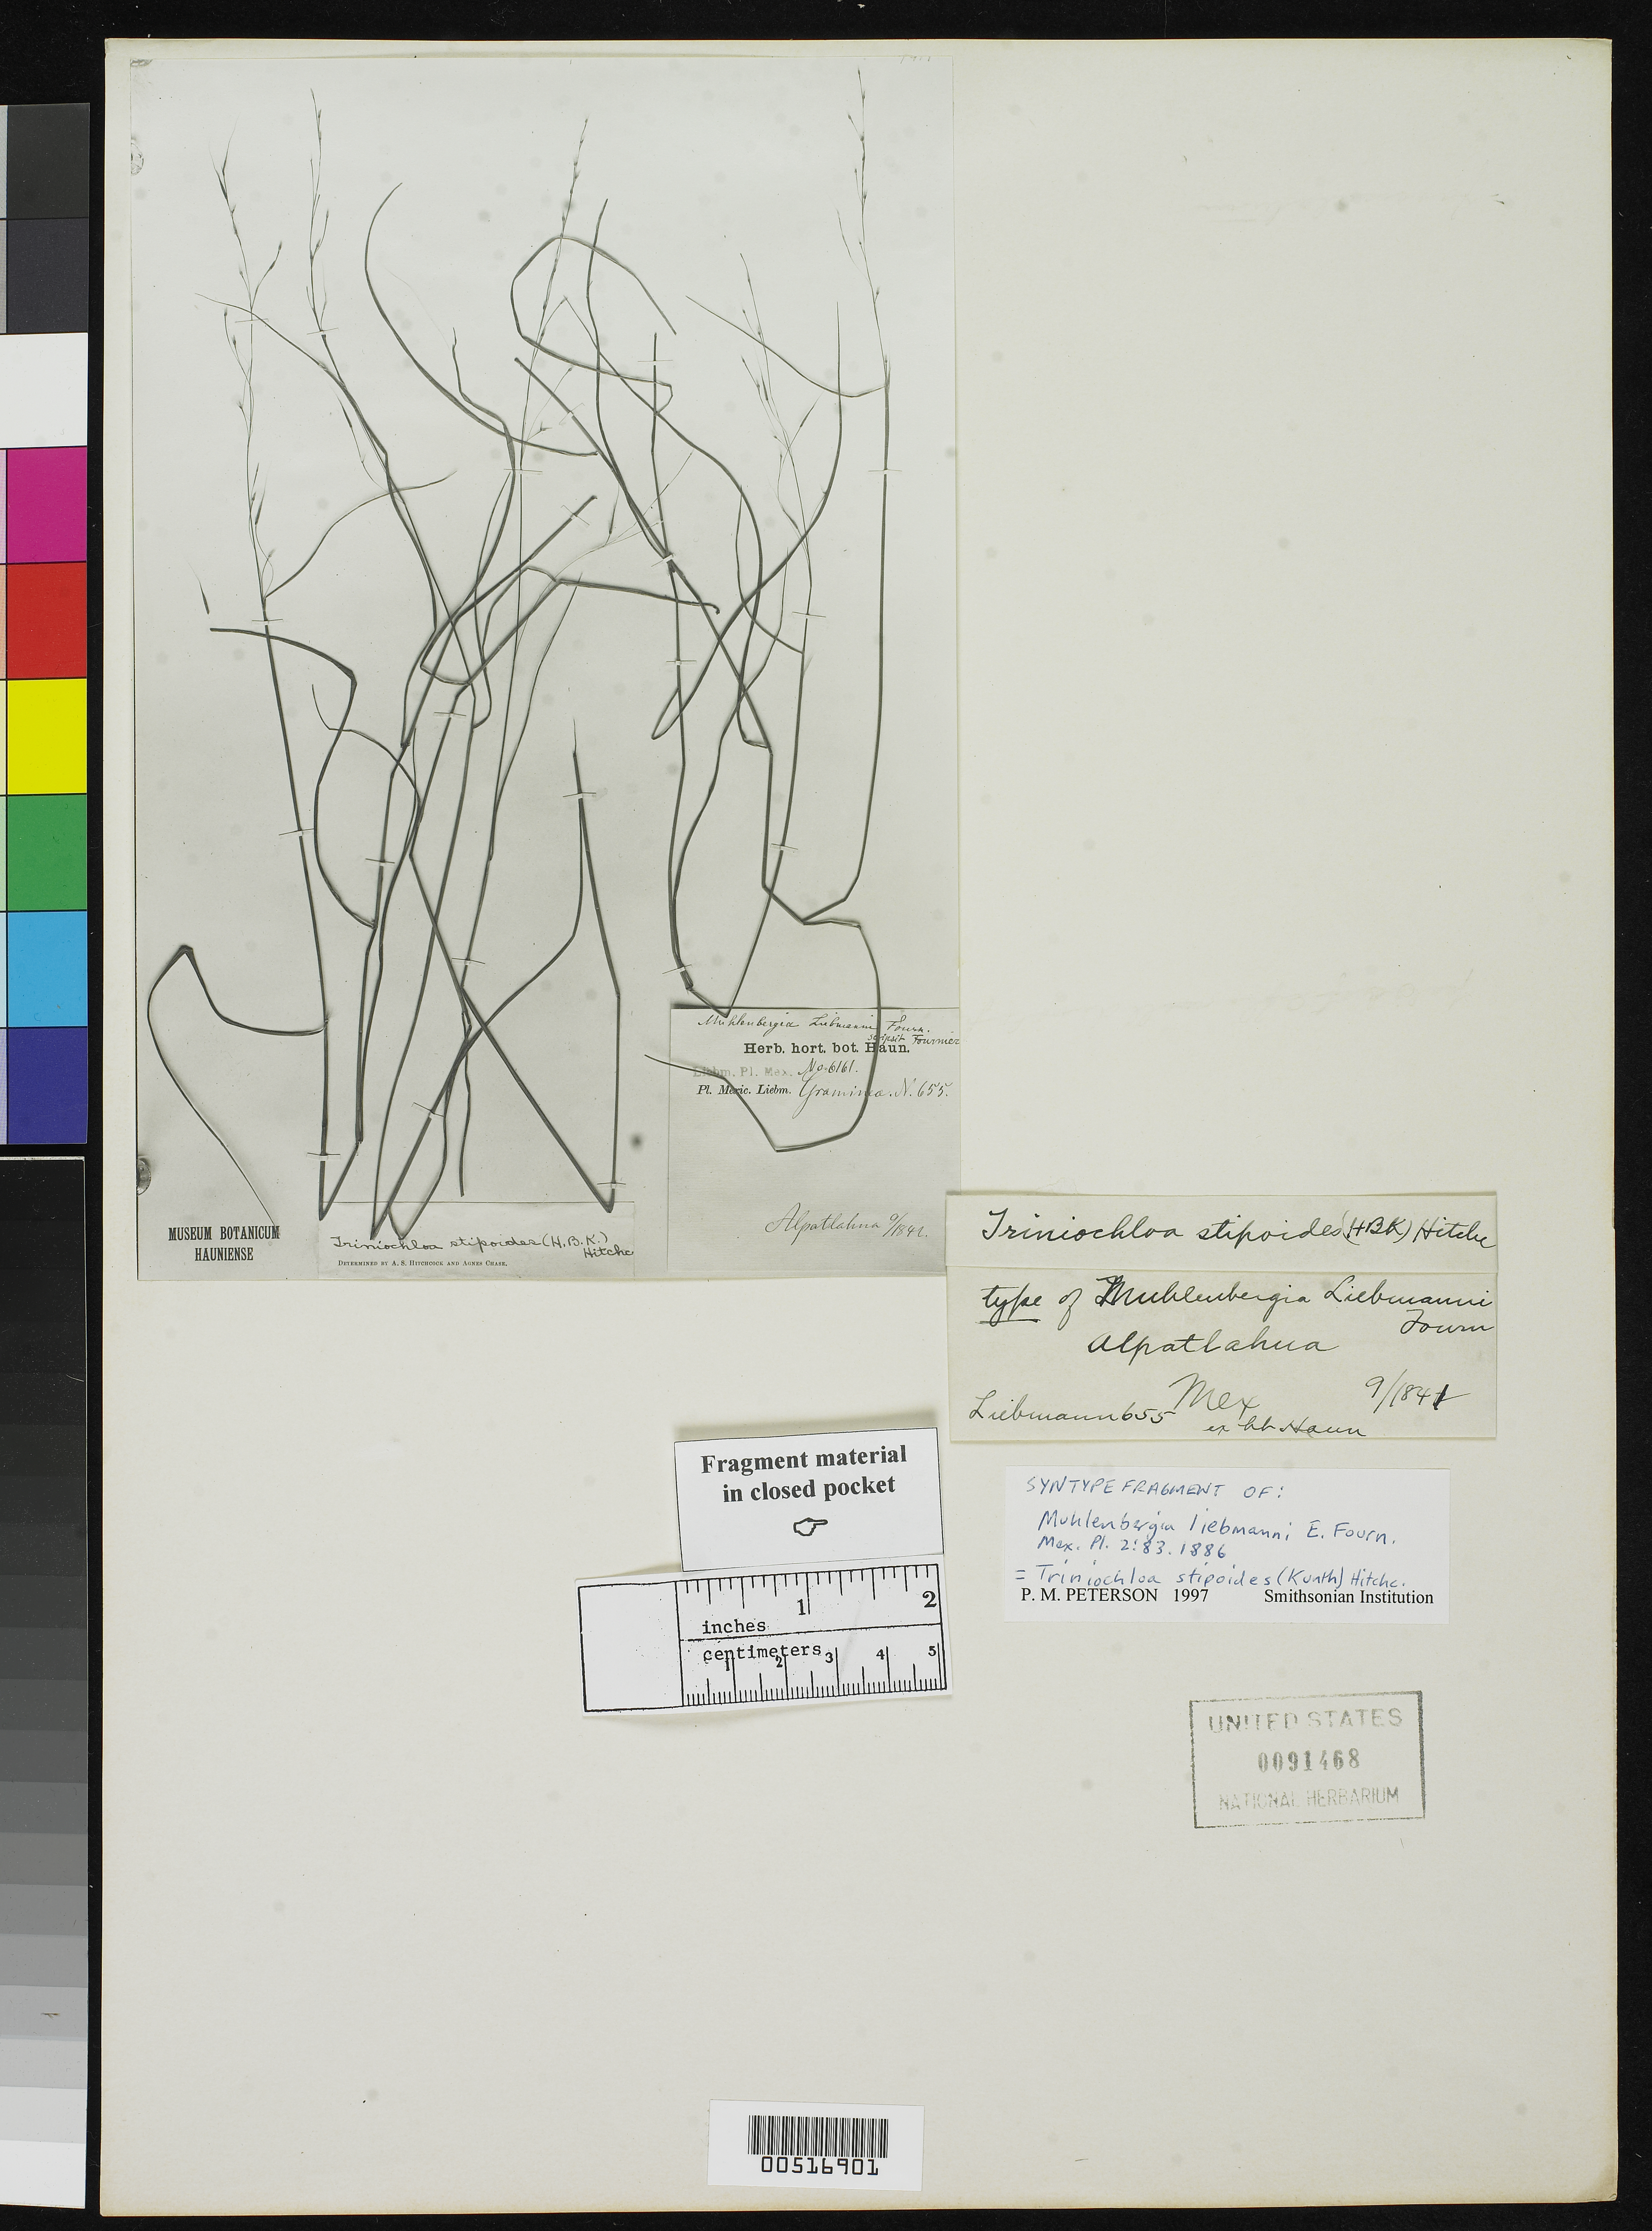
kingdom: Plantae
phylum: Tracheophyta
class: Liliopsida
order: Poales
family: Poaceae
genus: Muhlenbergia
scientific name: Muhlenbergia liebmanni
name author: E. Fourn.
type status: Type Fragment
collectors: F. M. Liebmann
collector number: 655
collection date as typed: Sep 1841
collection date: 1841-09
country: Mexico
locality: Alpatlahua.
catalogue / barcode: US 91468